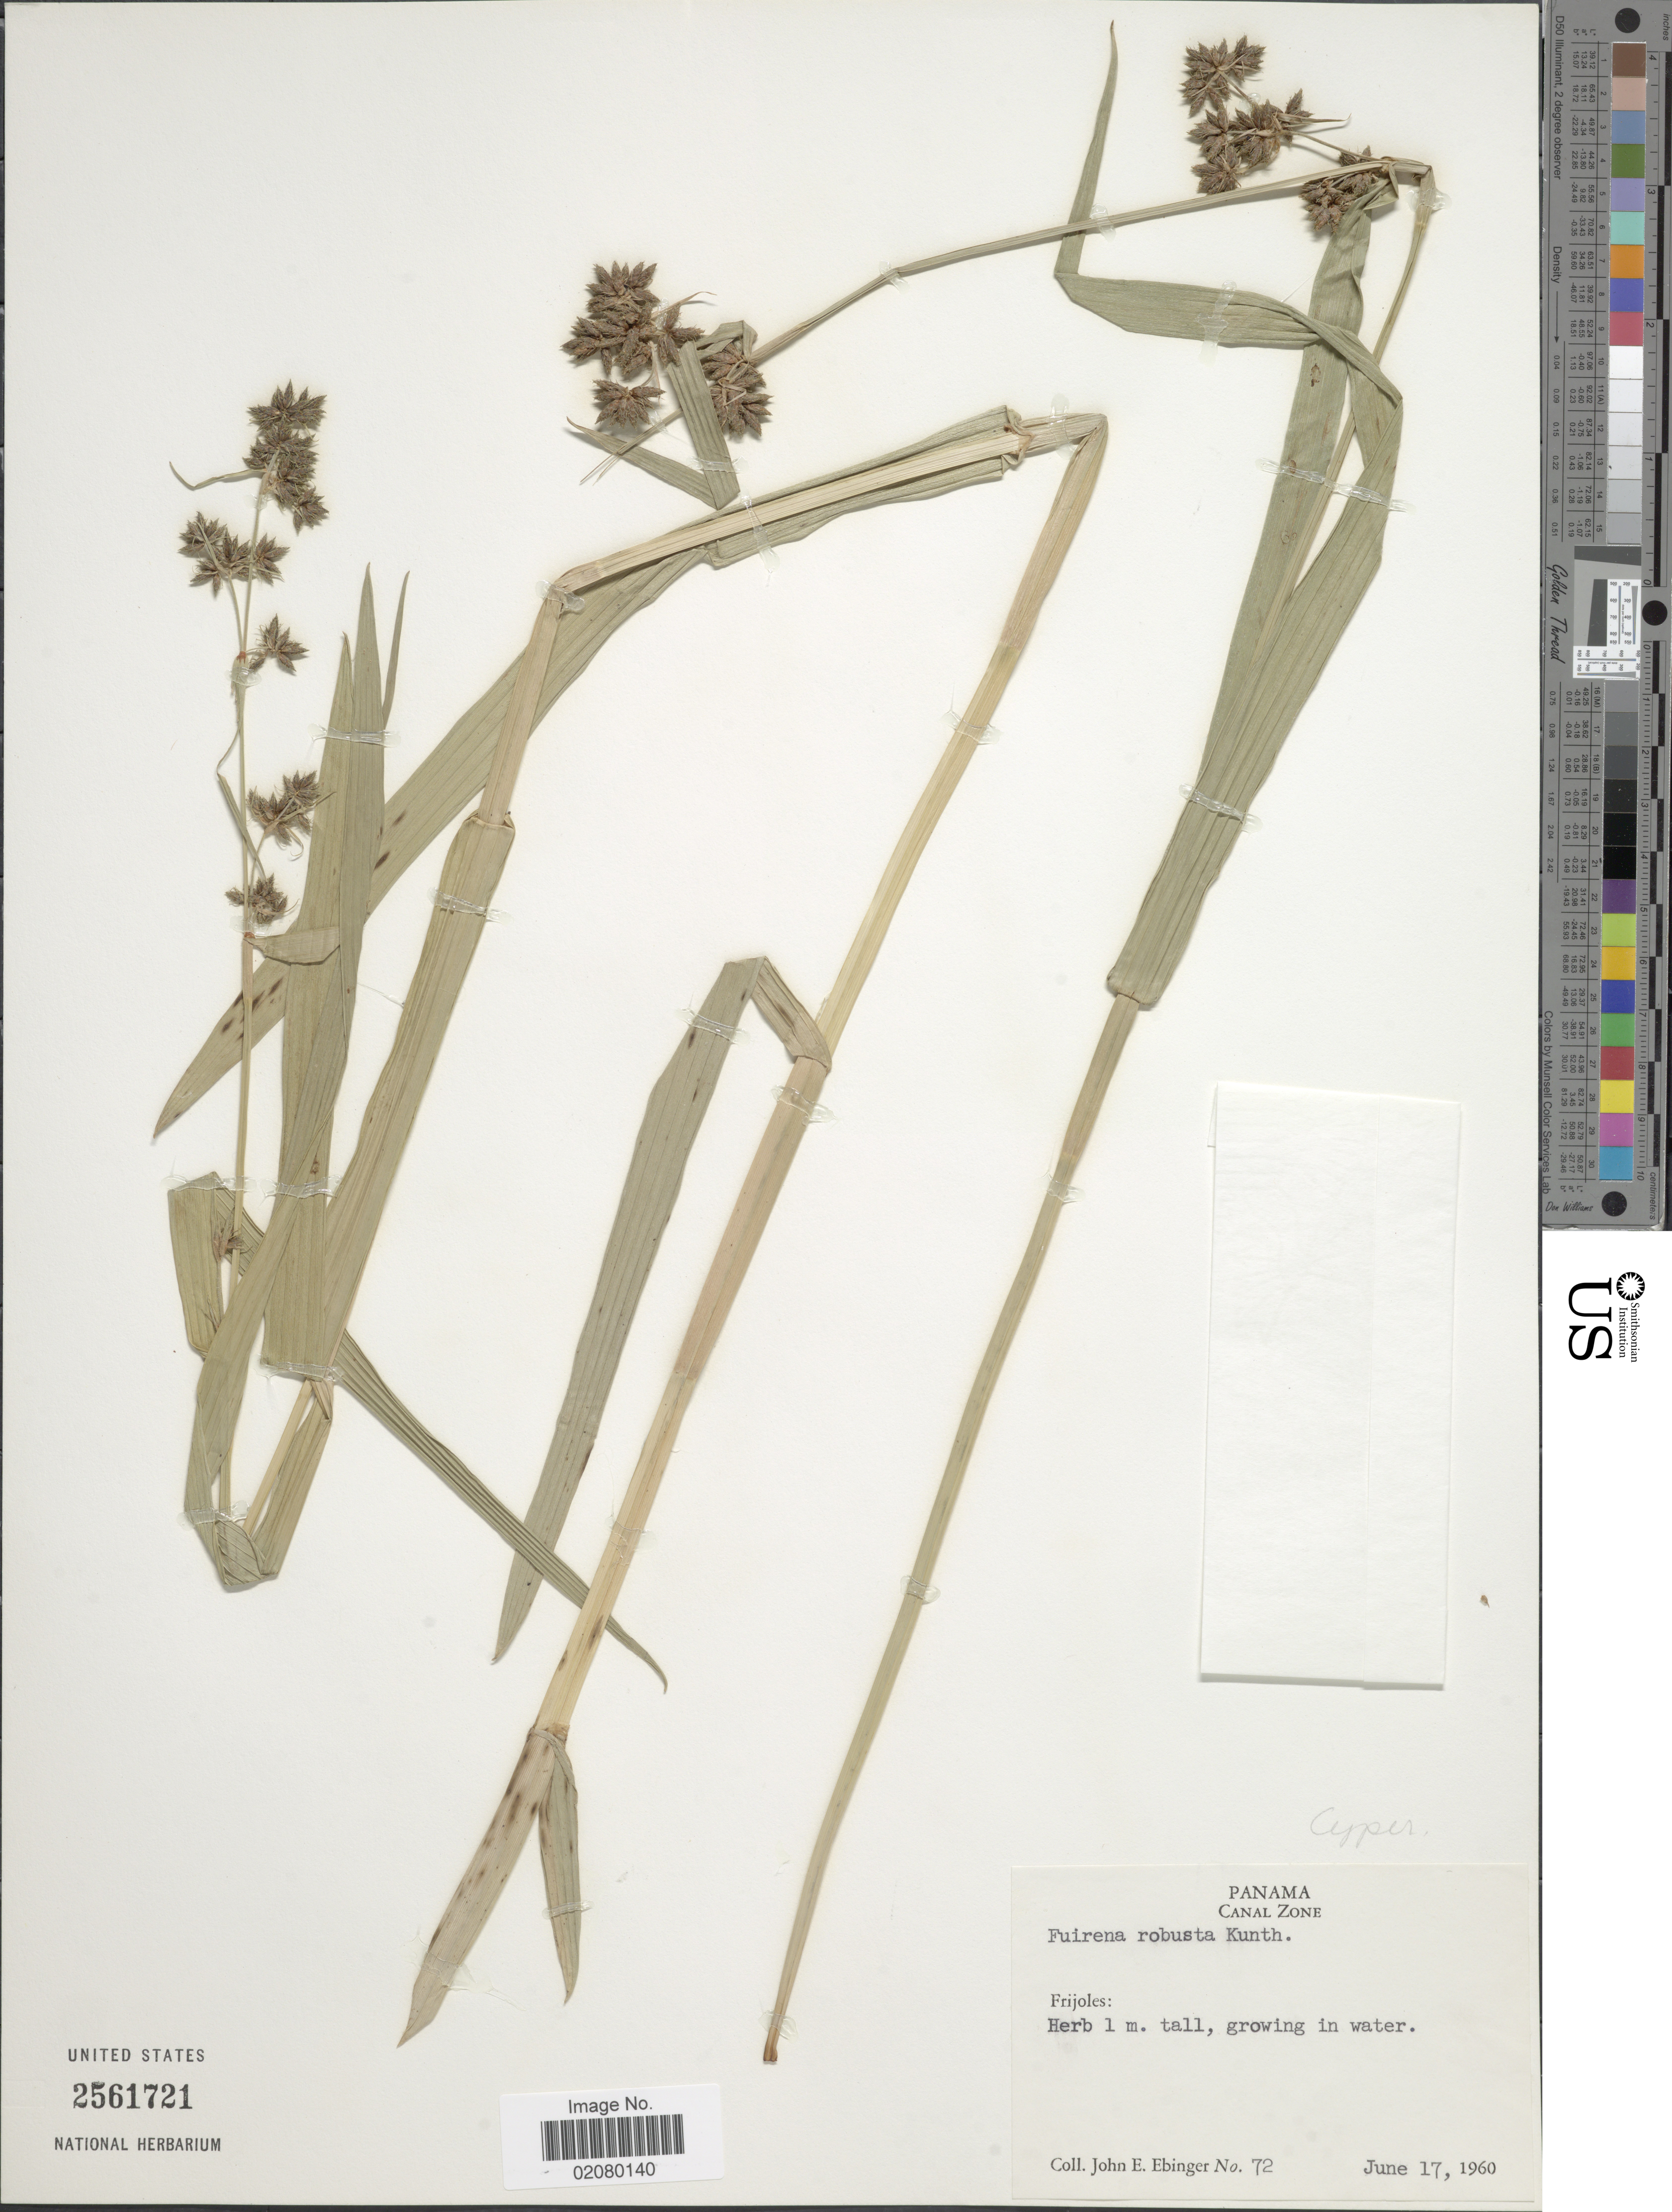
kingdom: Plantae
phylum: Tracheophyta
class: Liliopsida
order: Poales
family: Cyperaceae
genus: Fuirena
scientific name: Fuirena robusta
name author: Kunth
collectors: J. Ebinger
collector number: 72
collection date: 1960-06-17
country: Panama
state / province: Colón / Panamá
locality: Frijoles, Canal Zone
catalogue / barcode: US 2561721